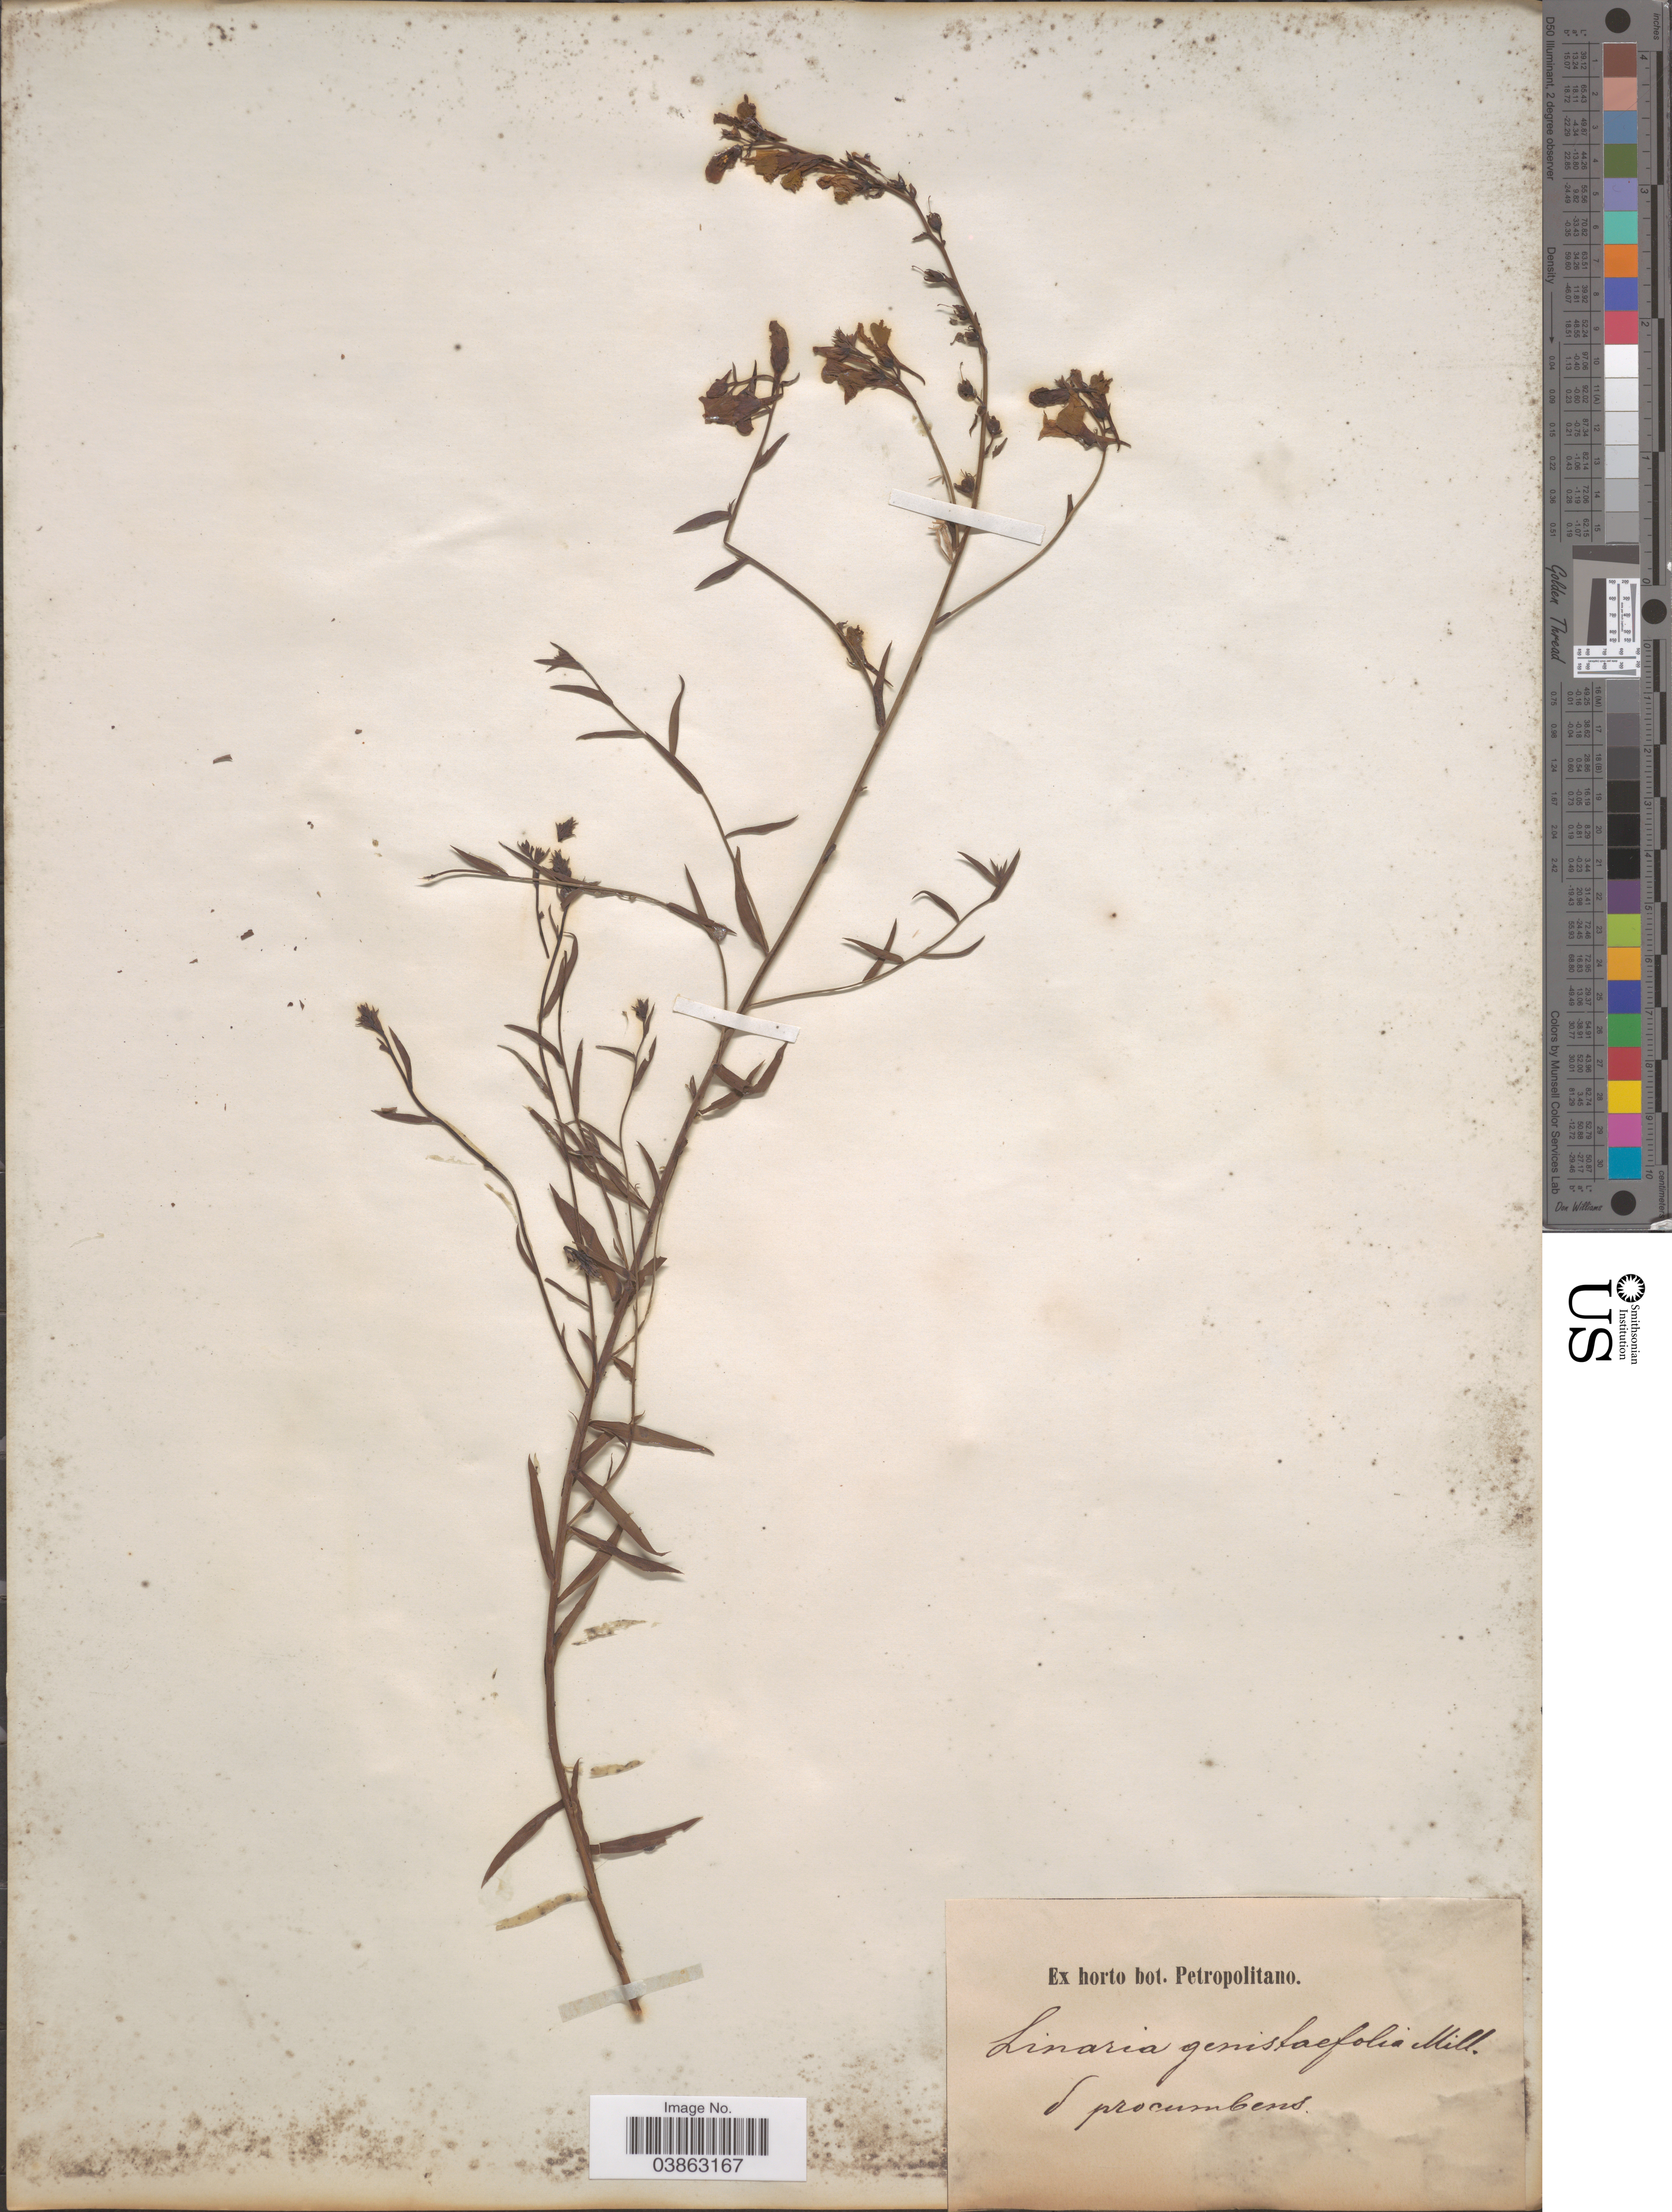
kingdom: Plantae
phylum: Tracheophyta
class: Magnoliopsida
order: Lamiales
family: Plantaginaceae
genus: Linaria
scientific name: Linaria genistifolia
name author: (L.) Mill.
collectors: ex Herb. bot. Petropolitano